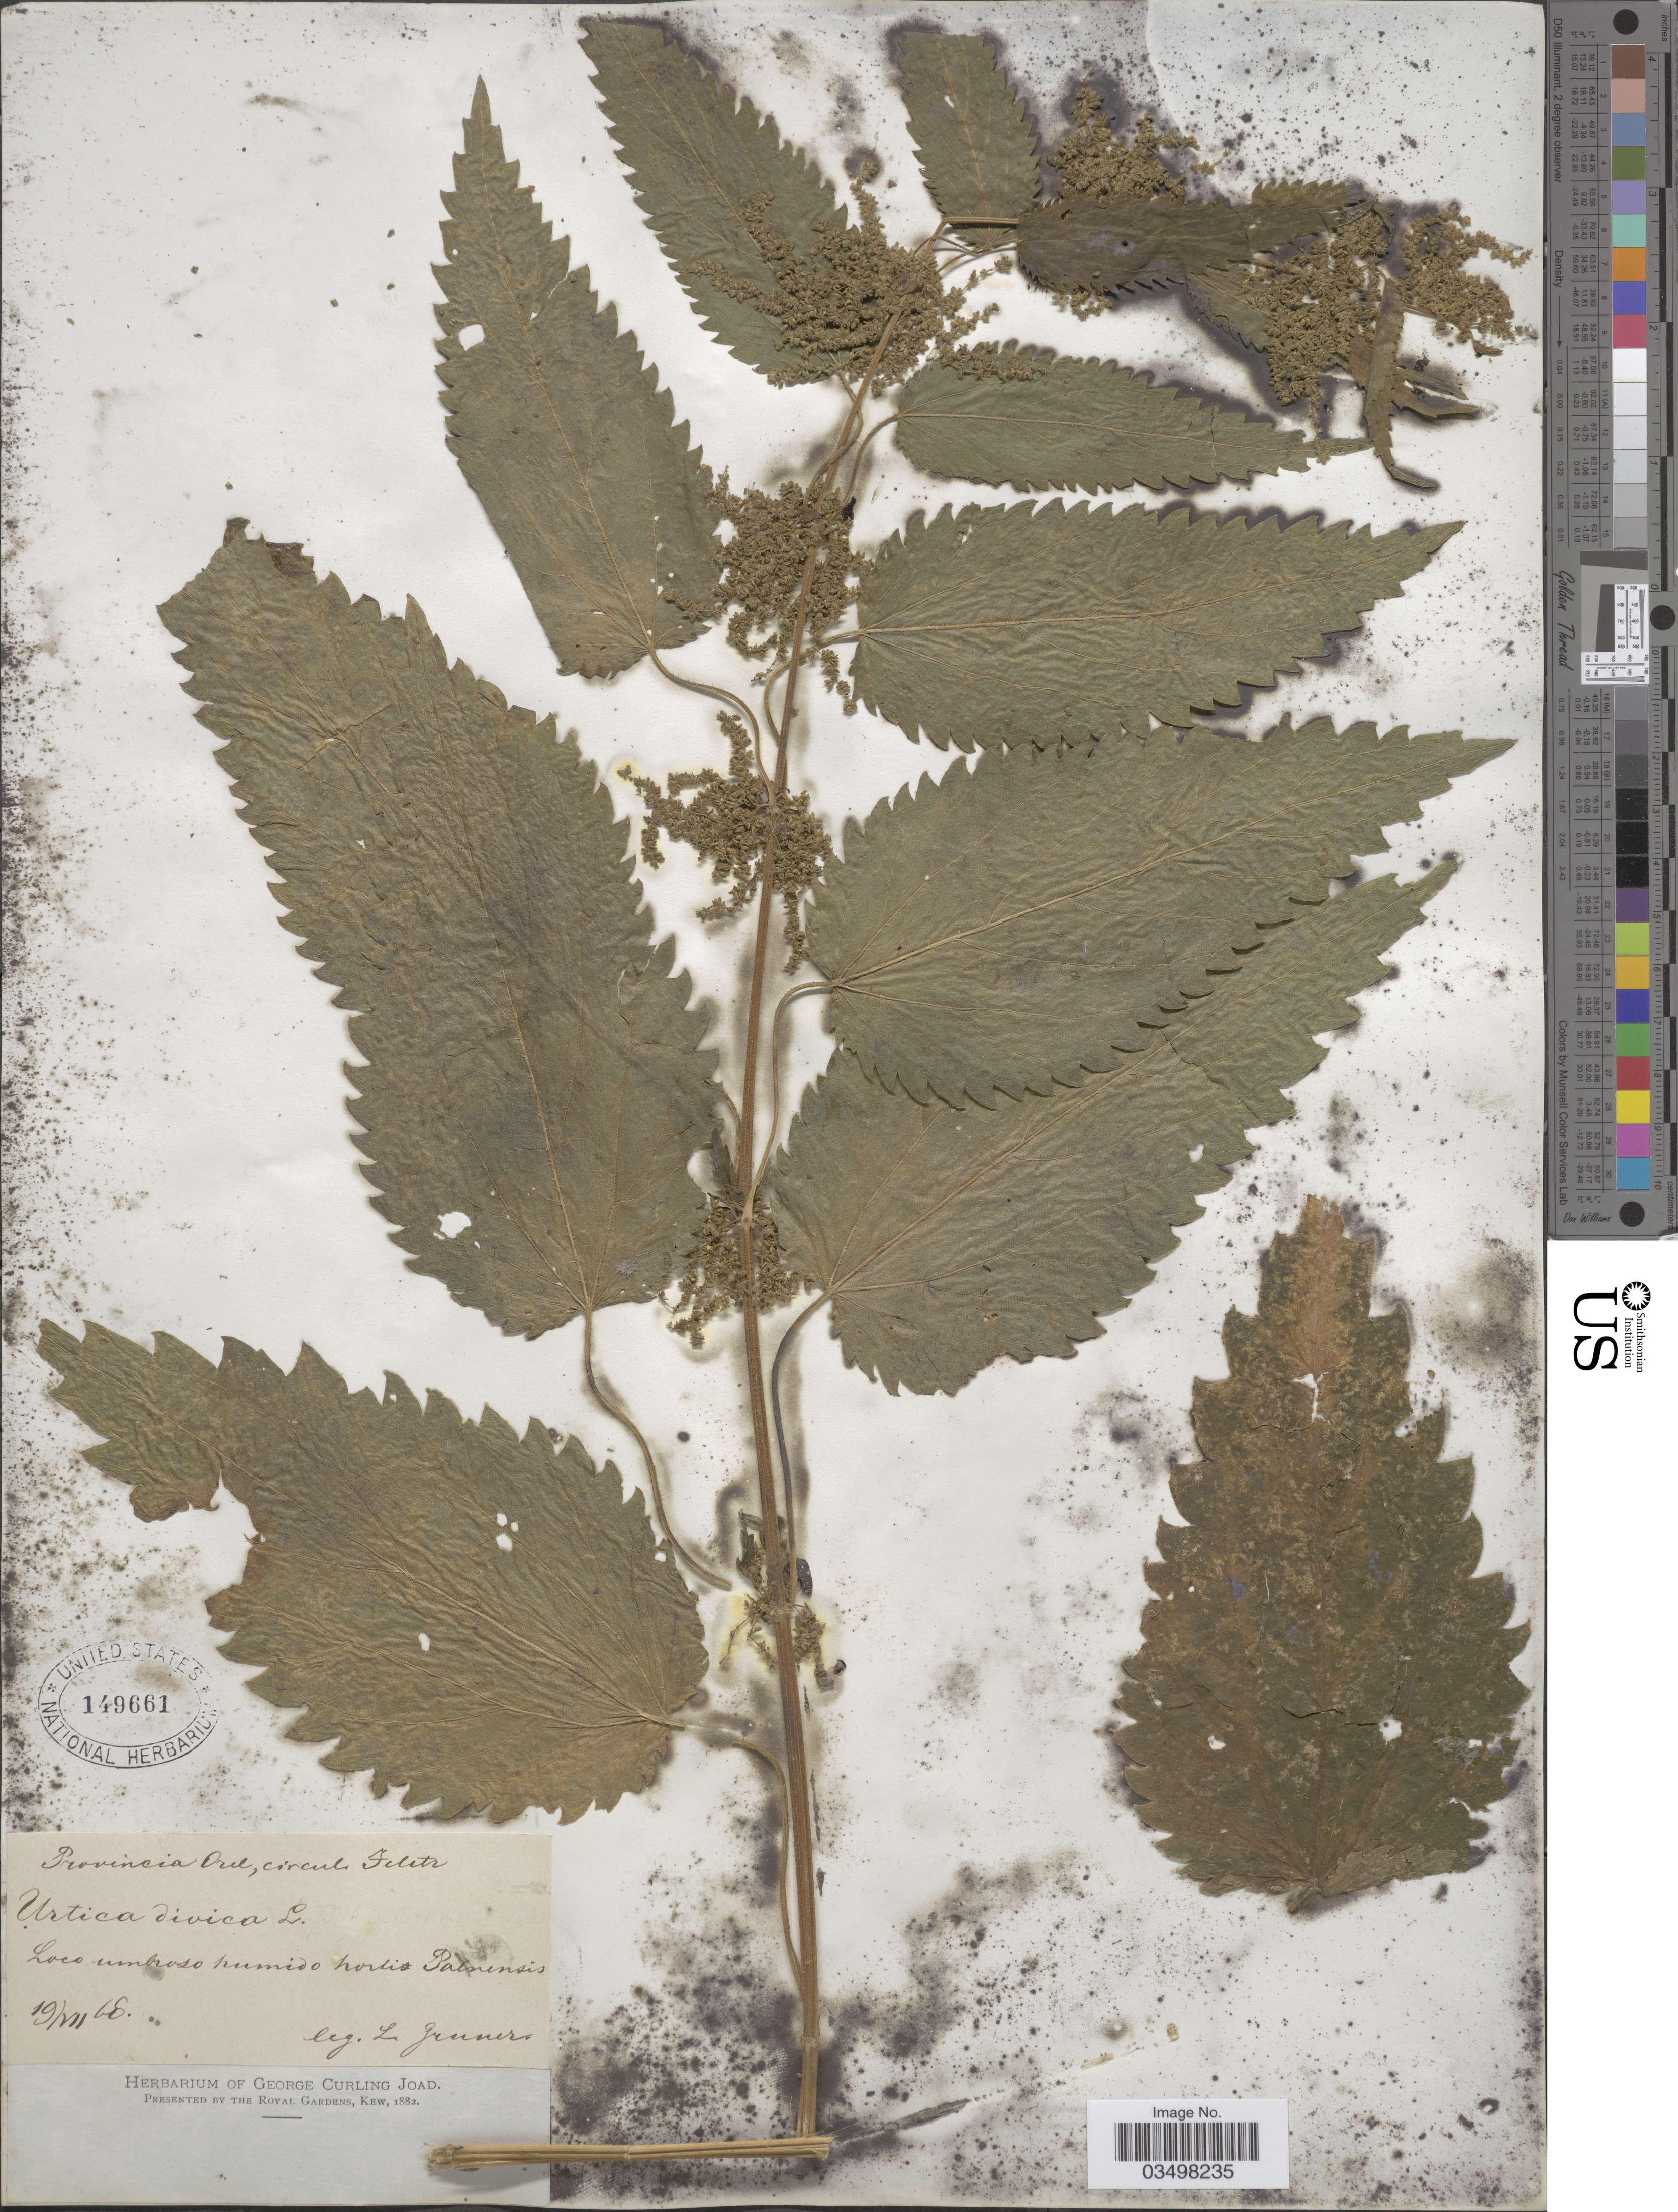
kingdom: Plantae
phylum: Tracheophyta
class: Magnoliopsida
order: Rosales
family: Urticaceae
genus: Urtica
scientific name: Urtica dioica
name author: L.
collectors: L. F. Gruner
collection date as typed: Transcribed d/m/y: 19/7/68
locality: Loco umbroso humido hortis Palnensis.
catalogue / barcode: US 149661